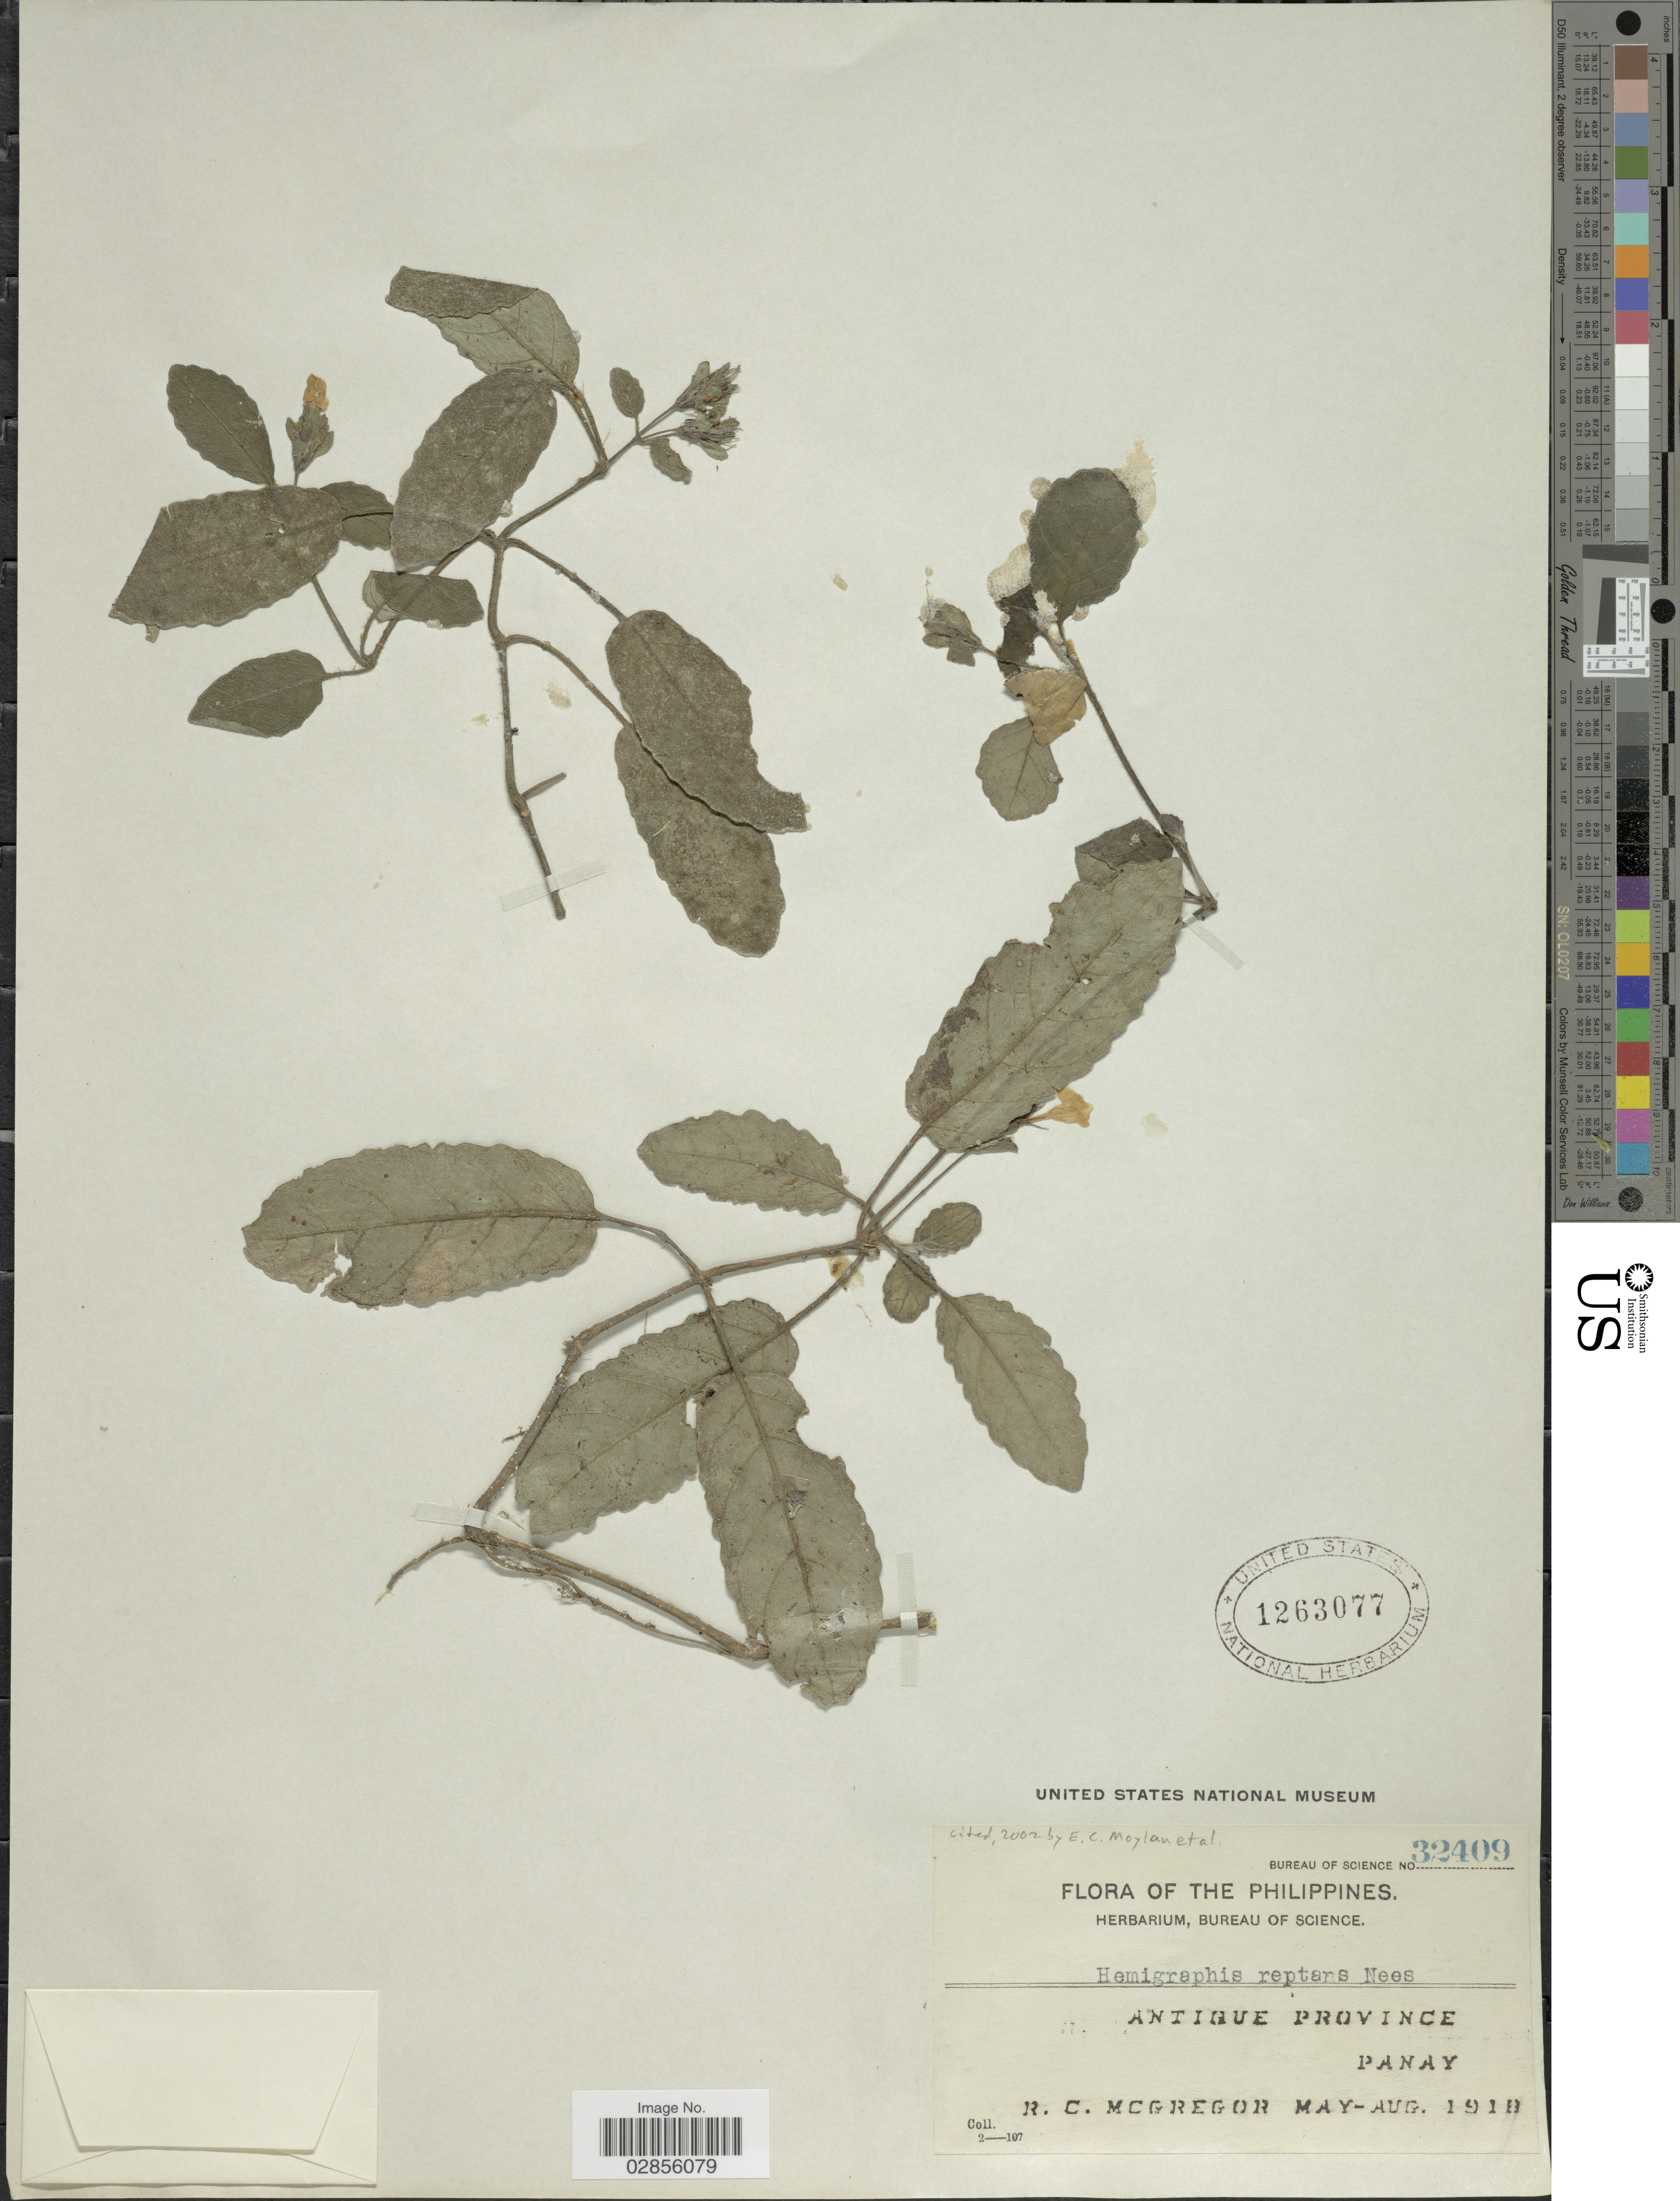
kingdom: Plantae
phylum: Tracheophyta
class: Magnoliopsida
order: Lamiales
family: Acanthaceae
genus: Hemigraphis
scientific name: Hemigraphis reptans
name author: (G. Forst.) T. Anderson ex Hemsl.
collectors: R. C. McGregor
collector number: Bureau of Science 32409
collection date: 1918-05/1918-08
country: Philippines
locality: Antique Province, Panay.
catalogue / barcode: US 1263077